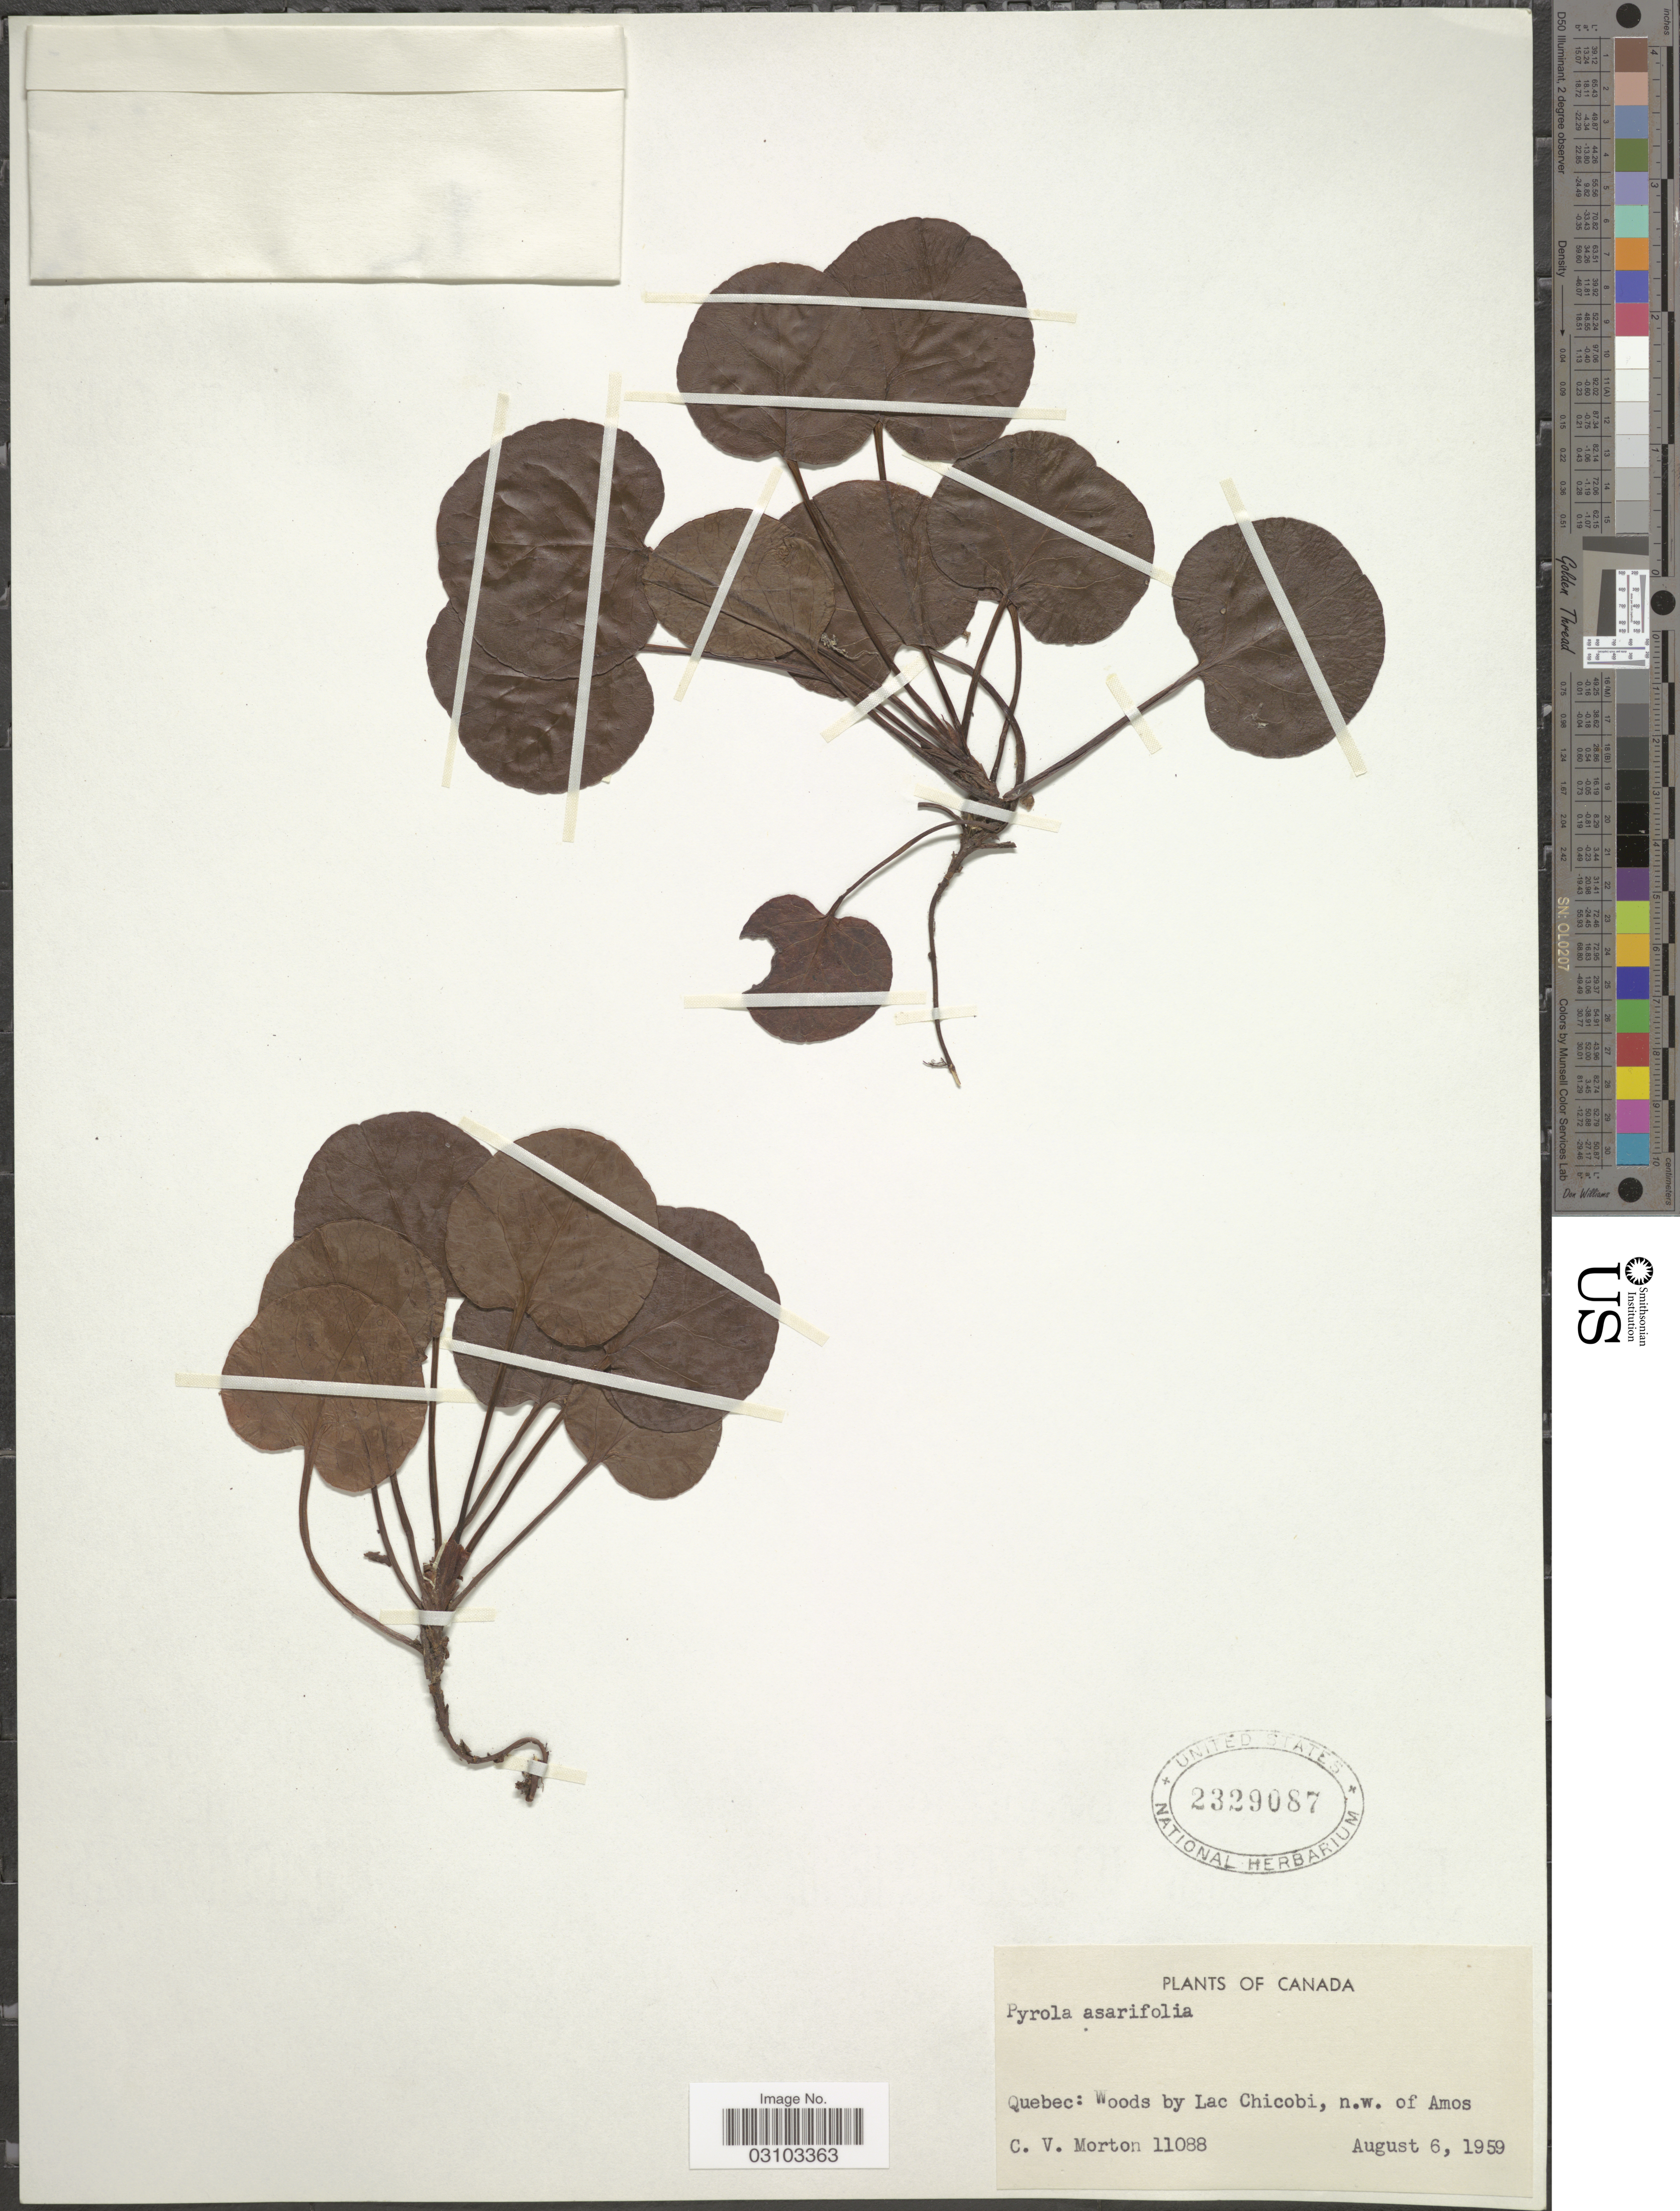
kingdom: Plantae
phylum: Tracheophyta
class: Magnoliopsida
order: Ericales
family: Ericaceae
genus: Pyrola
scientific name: Pyrola asarifolia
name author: Michx.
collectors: C. V. Morton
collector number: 11088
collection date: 1959-08-06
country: Canada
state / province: Quebec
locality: Woods by Lac Chicobi, n.w. of Amos.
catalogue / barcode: US 2329087